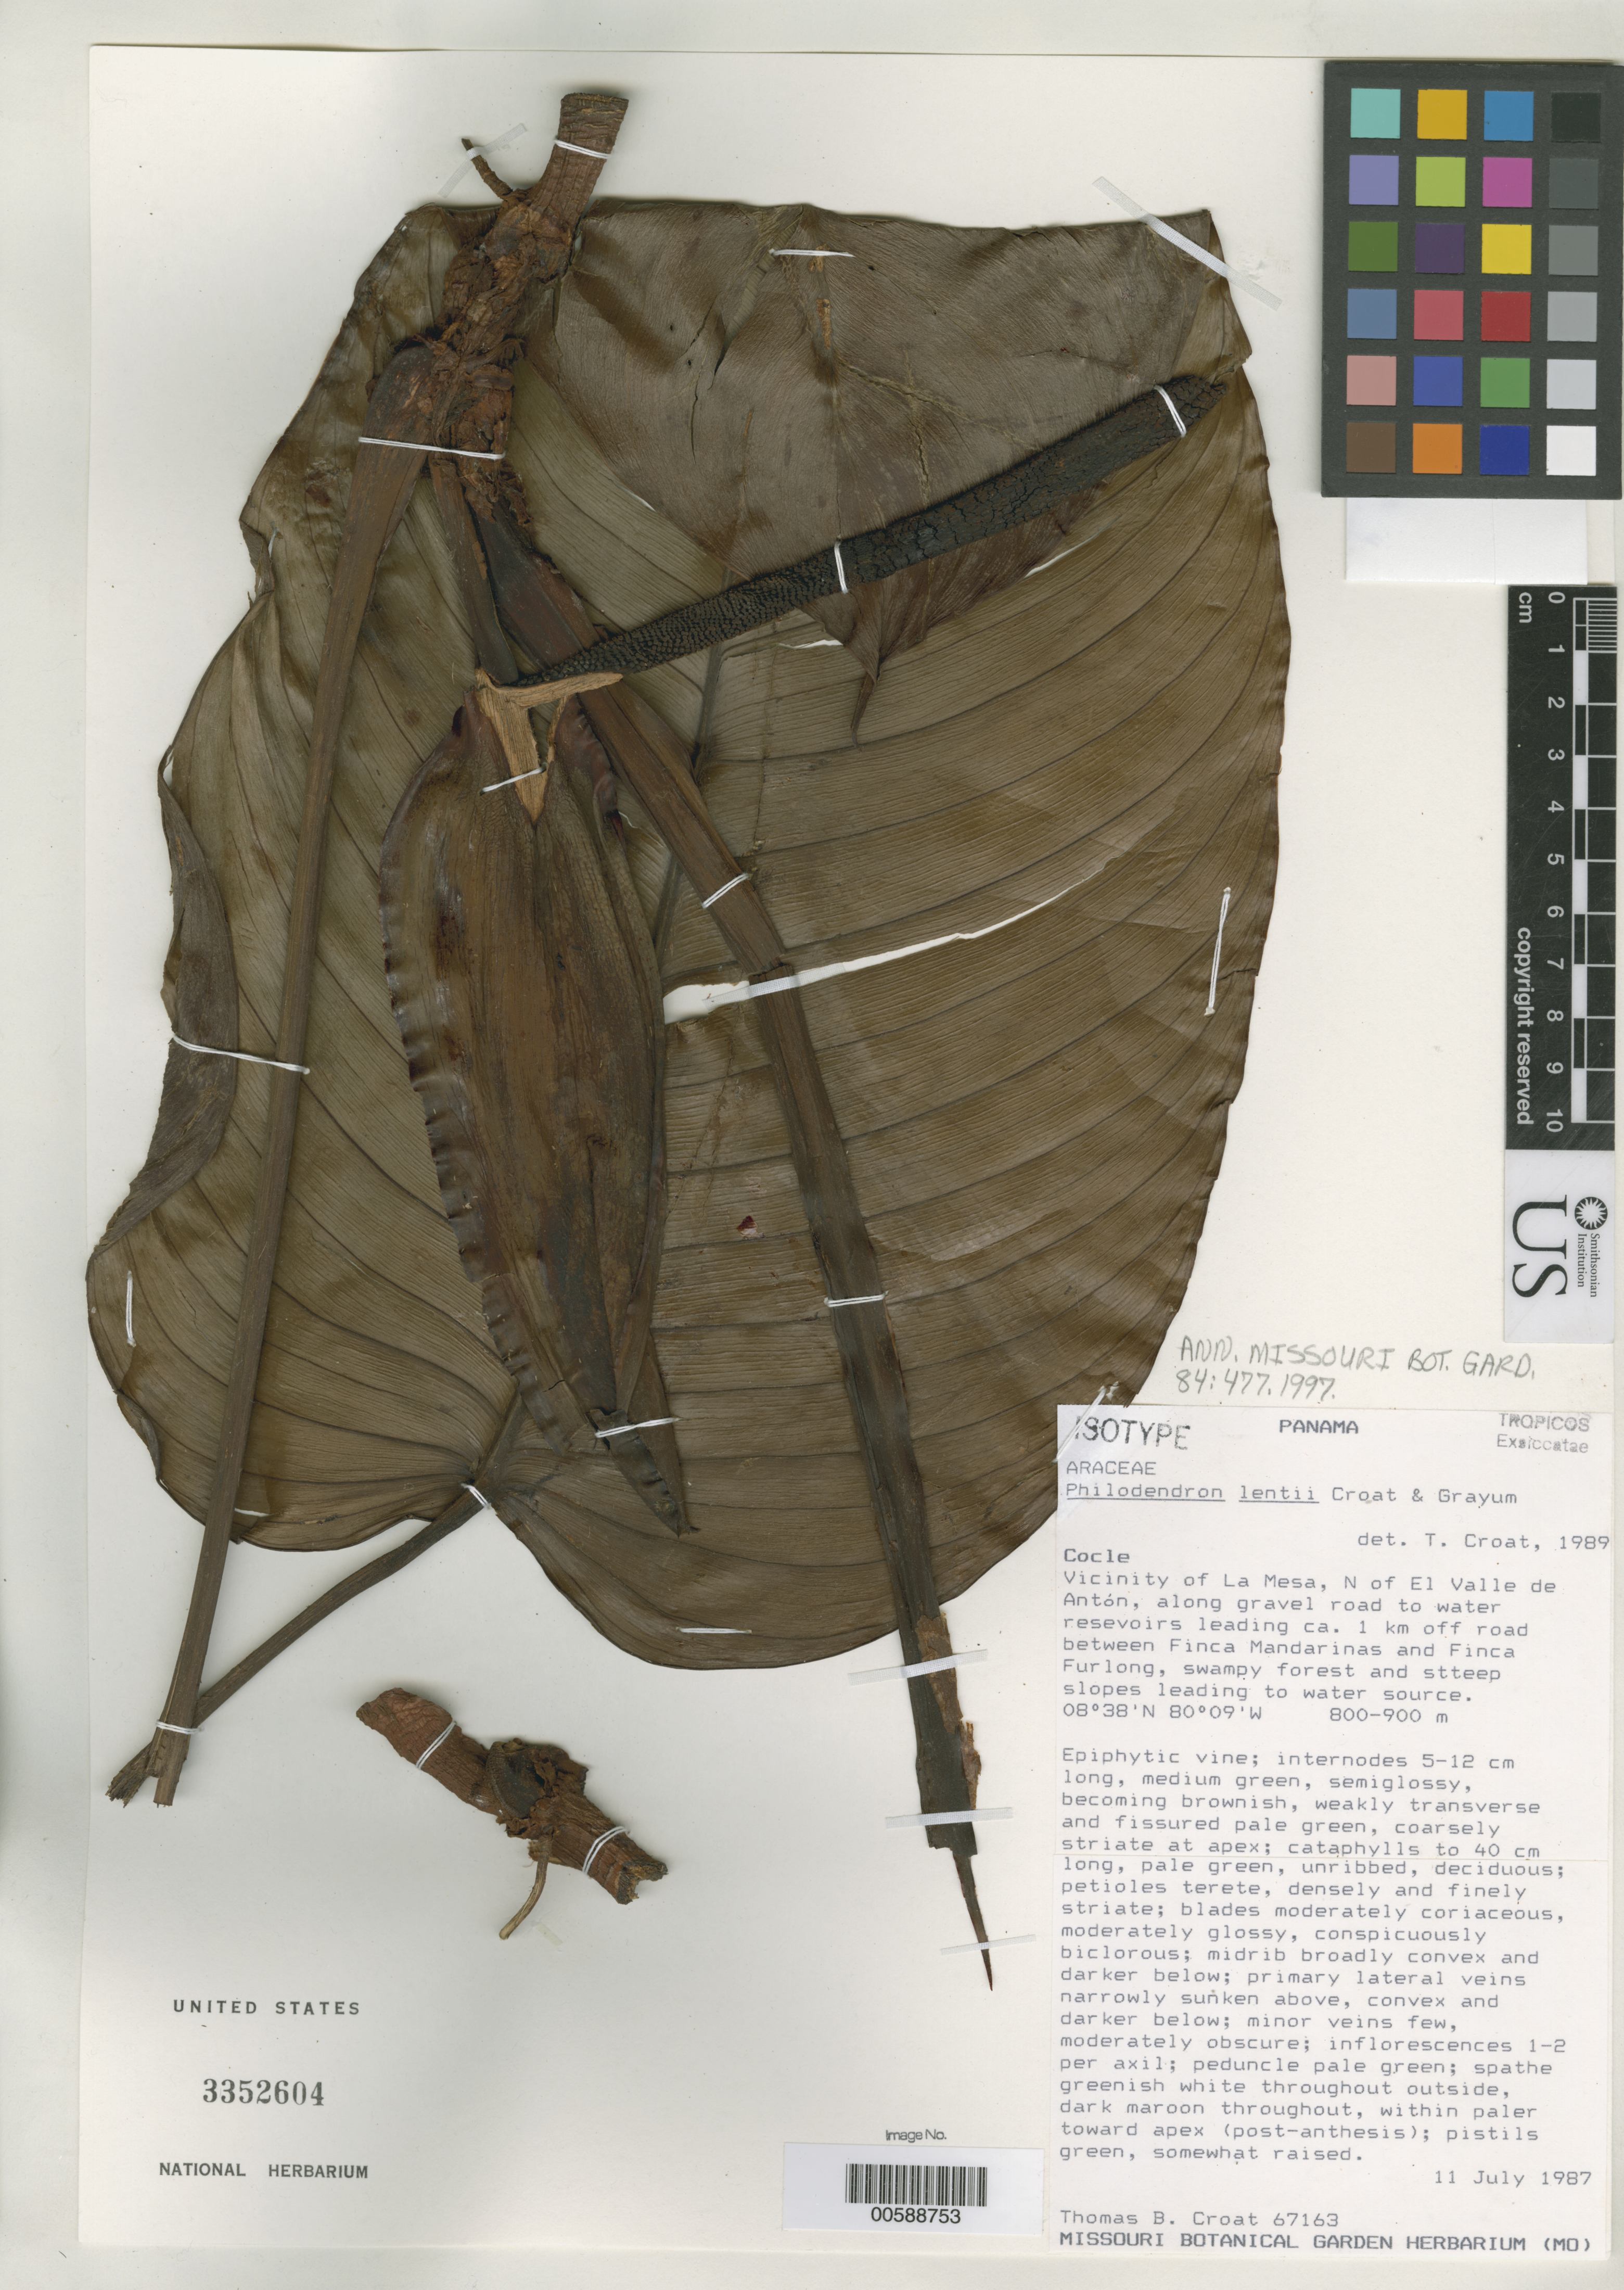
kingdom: Plantae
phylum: Tracheophyta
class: Liliopsida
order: Alismatales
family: Araceae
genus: Philodendron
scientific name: Philodendron lentii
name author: Croat & Grayum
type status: Isotype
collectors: T. B. Croat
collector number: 67163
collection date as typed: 11 Jul 1987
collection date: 1987-07-11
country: Panama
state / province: Coclé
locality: Vicinity of La Mesa, N of el Valle De Anton, road to water resevoirs ca. 1 km of f road between Finca Mandarinas & Finca Furlong.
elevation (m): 800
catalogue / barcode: US 3352604